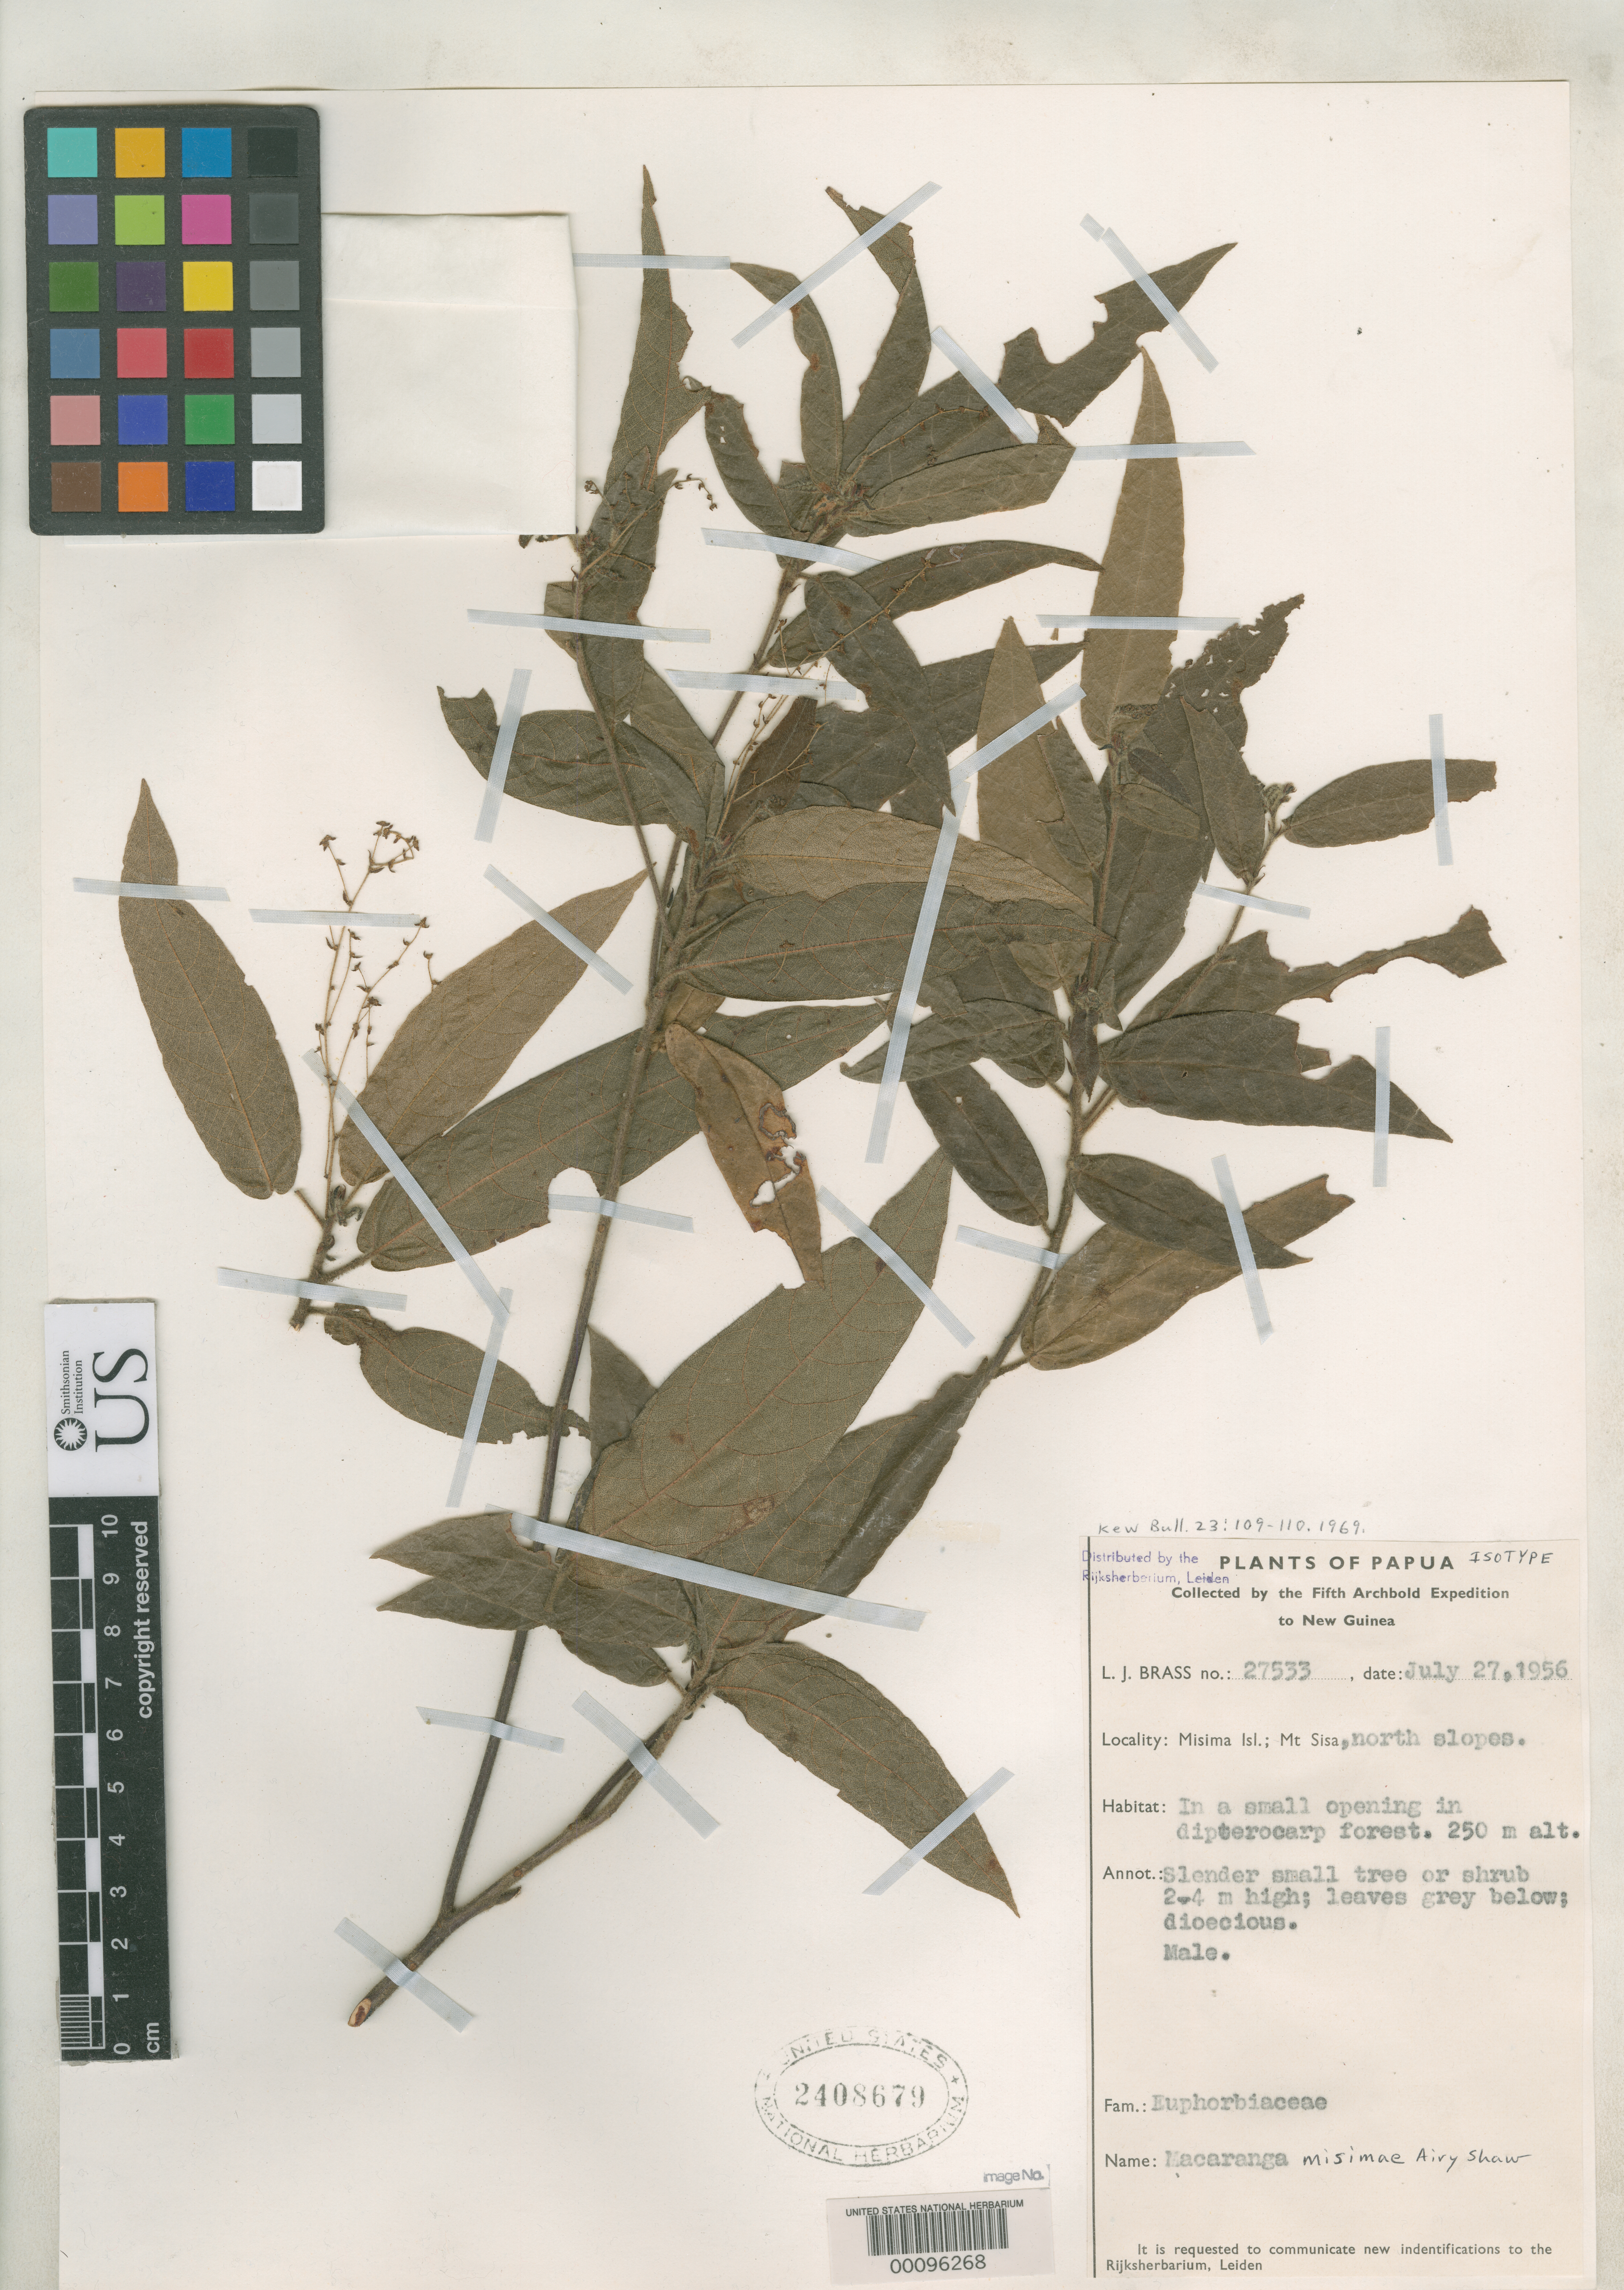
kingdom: Plantae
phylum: Tracheophyta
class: Magnoliopsida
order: Malpighiales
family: Euphorbiaceae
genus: Macaranga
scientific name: Macaranga misimae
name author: Airy Shaw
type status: Isotype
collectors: L. J. Brass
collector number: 27533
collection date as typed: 27 Jul 1956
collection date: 1956-07-27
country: Papua New Guinea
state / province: Milne Bay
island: Misima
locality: N slopes of Mt. Sisa. [Louisade Arch.]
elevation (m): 250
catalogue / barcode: US 2408679